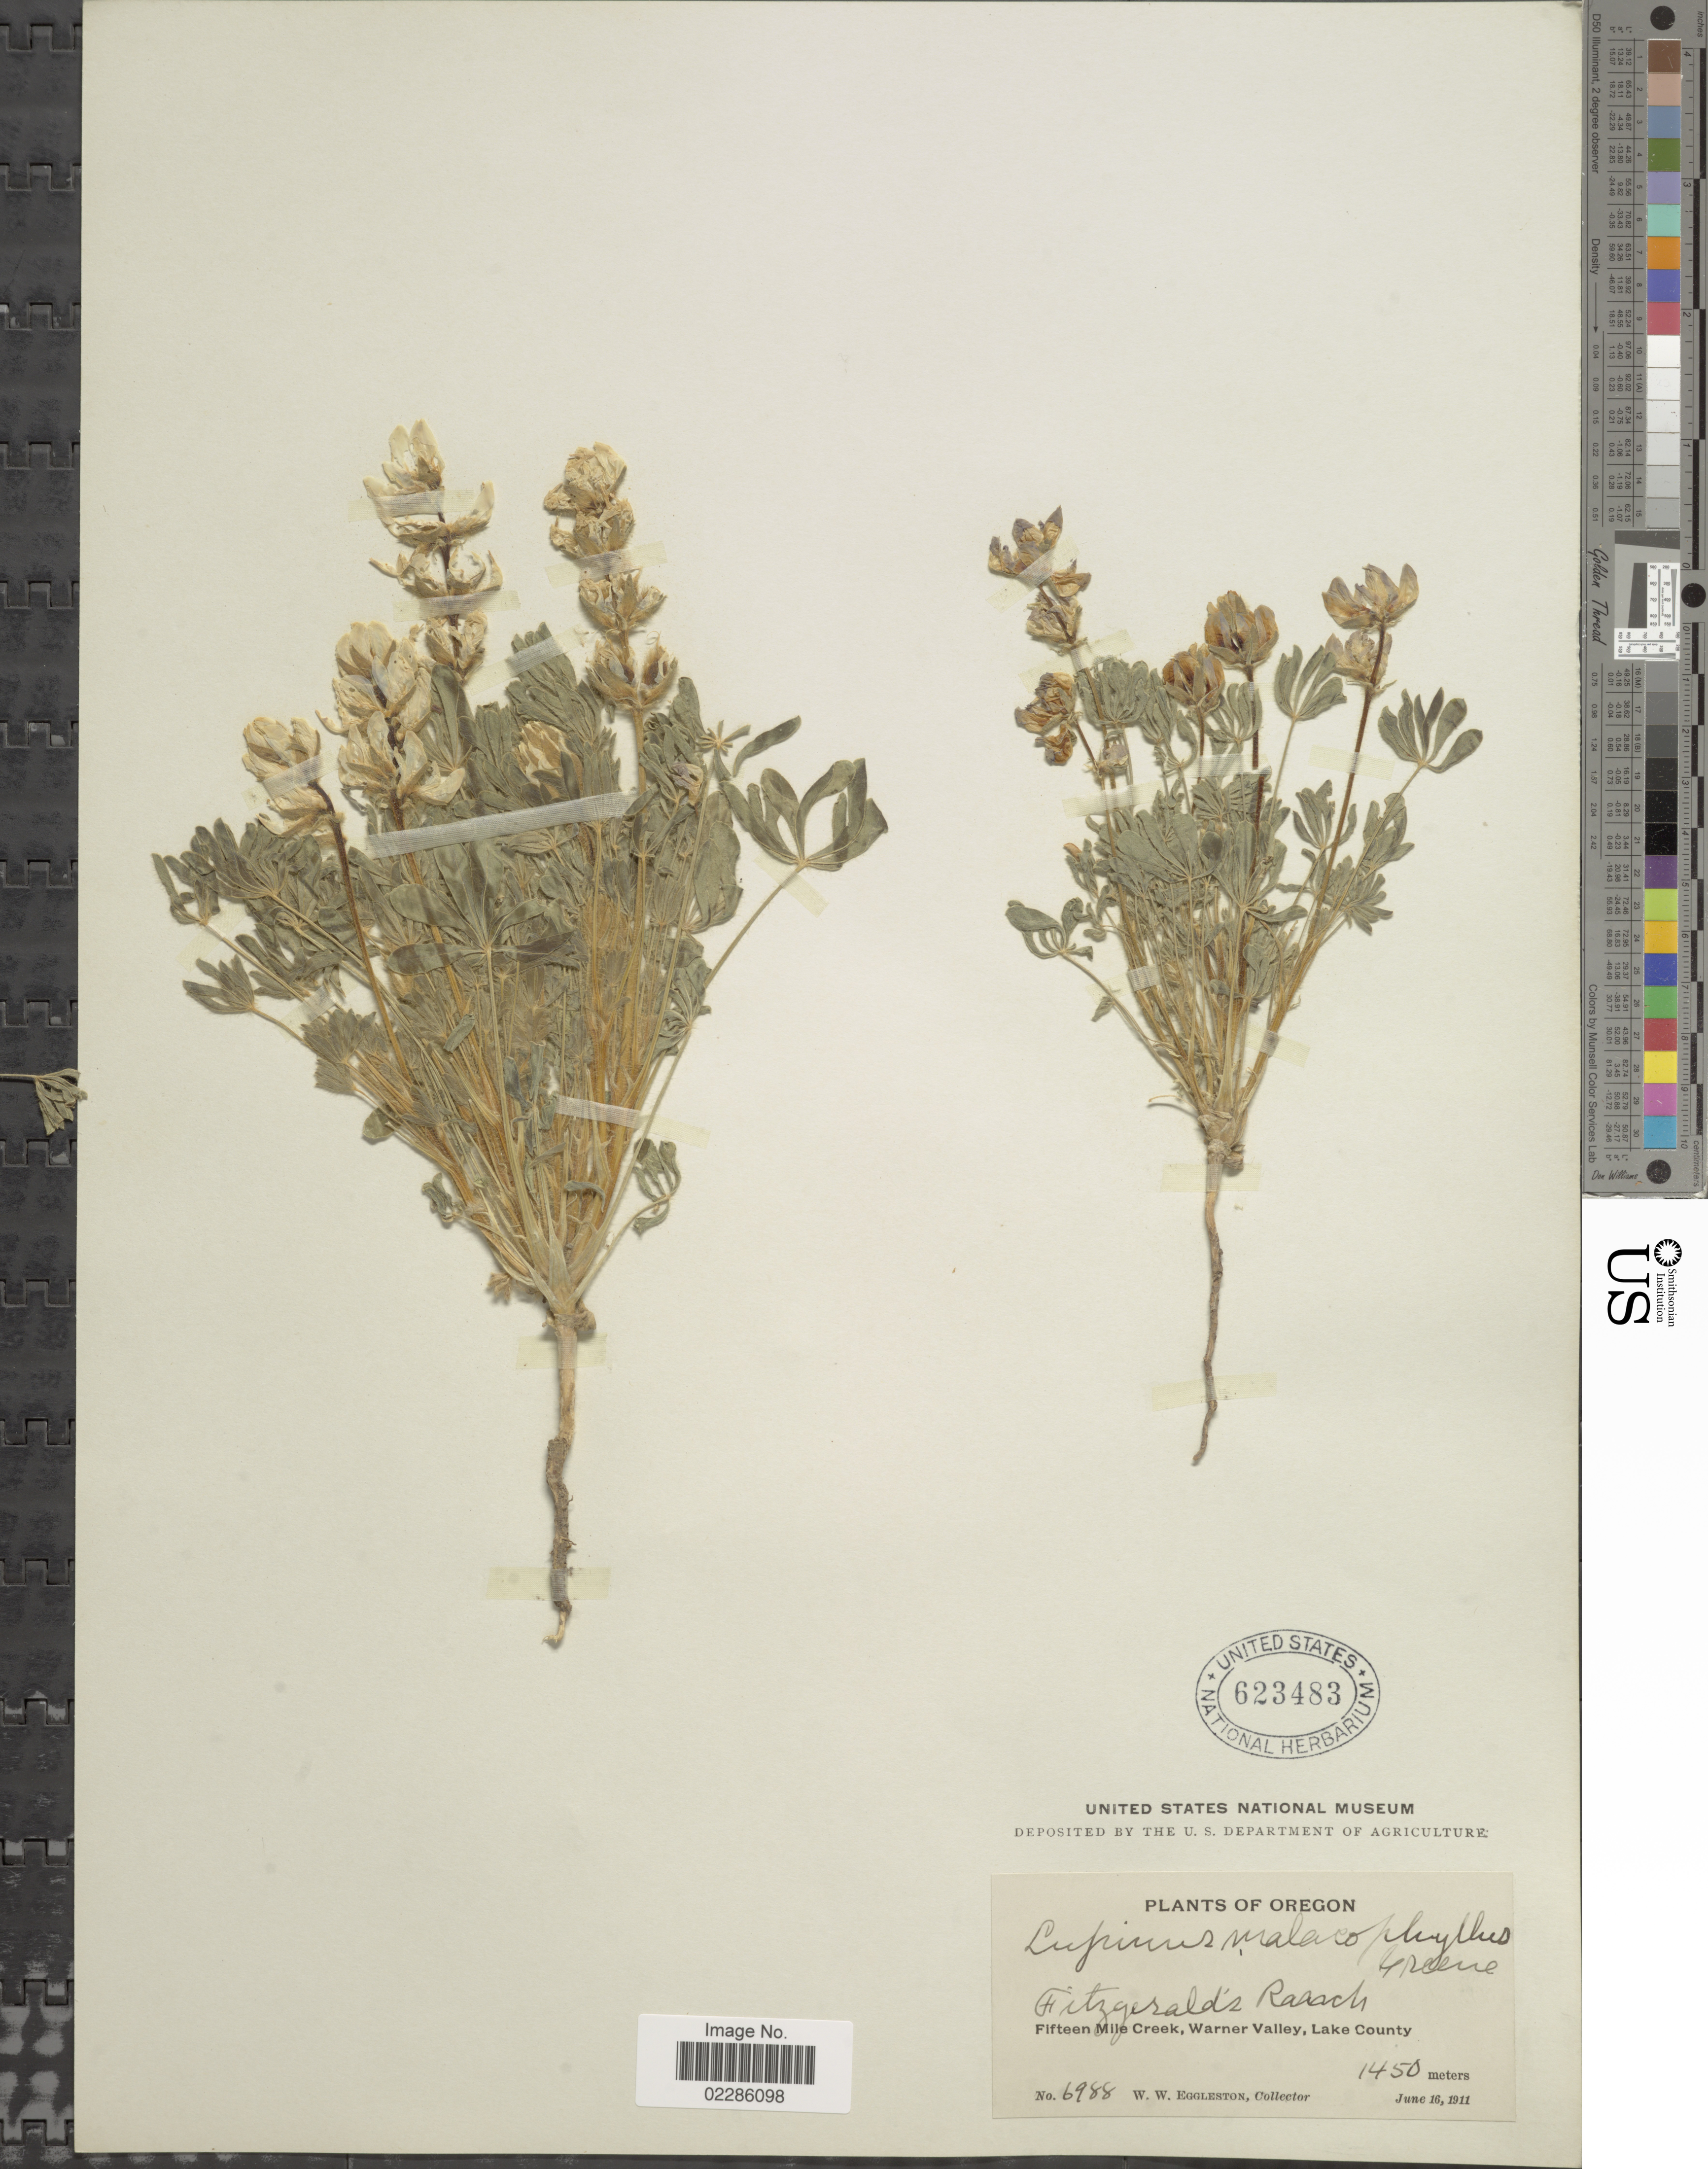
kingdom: Plantae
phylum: Tracheophyta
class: Magnoliopsida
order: Fabales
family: Fabaceae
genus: Lupinus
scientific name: Lupinus malacophyllus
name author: Greene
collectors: W. W. Eggleston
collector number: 6988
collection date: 1911-06-16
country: United States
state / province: Oregon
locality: Fitzgerald's Ranch, Fifteen Mile Creek, Warner Valley, Lake County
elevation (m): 1450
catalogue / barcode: US 623483